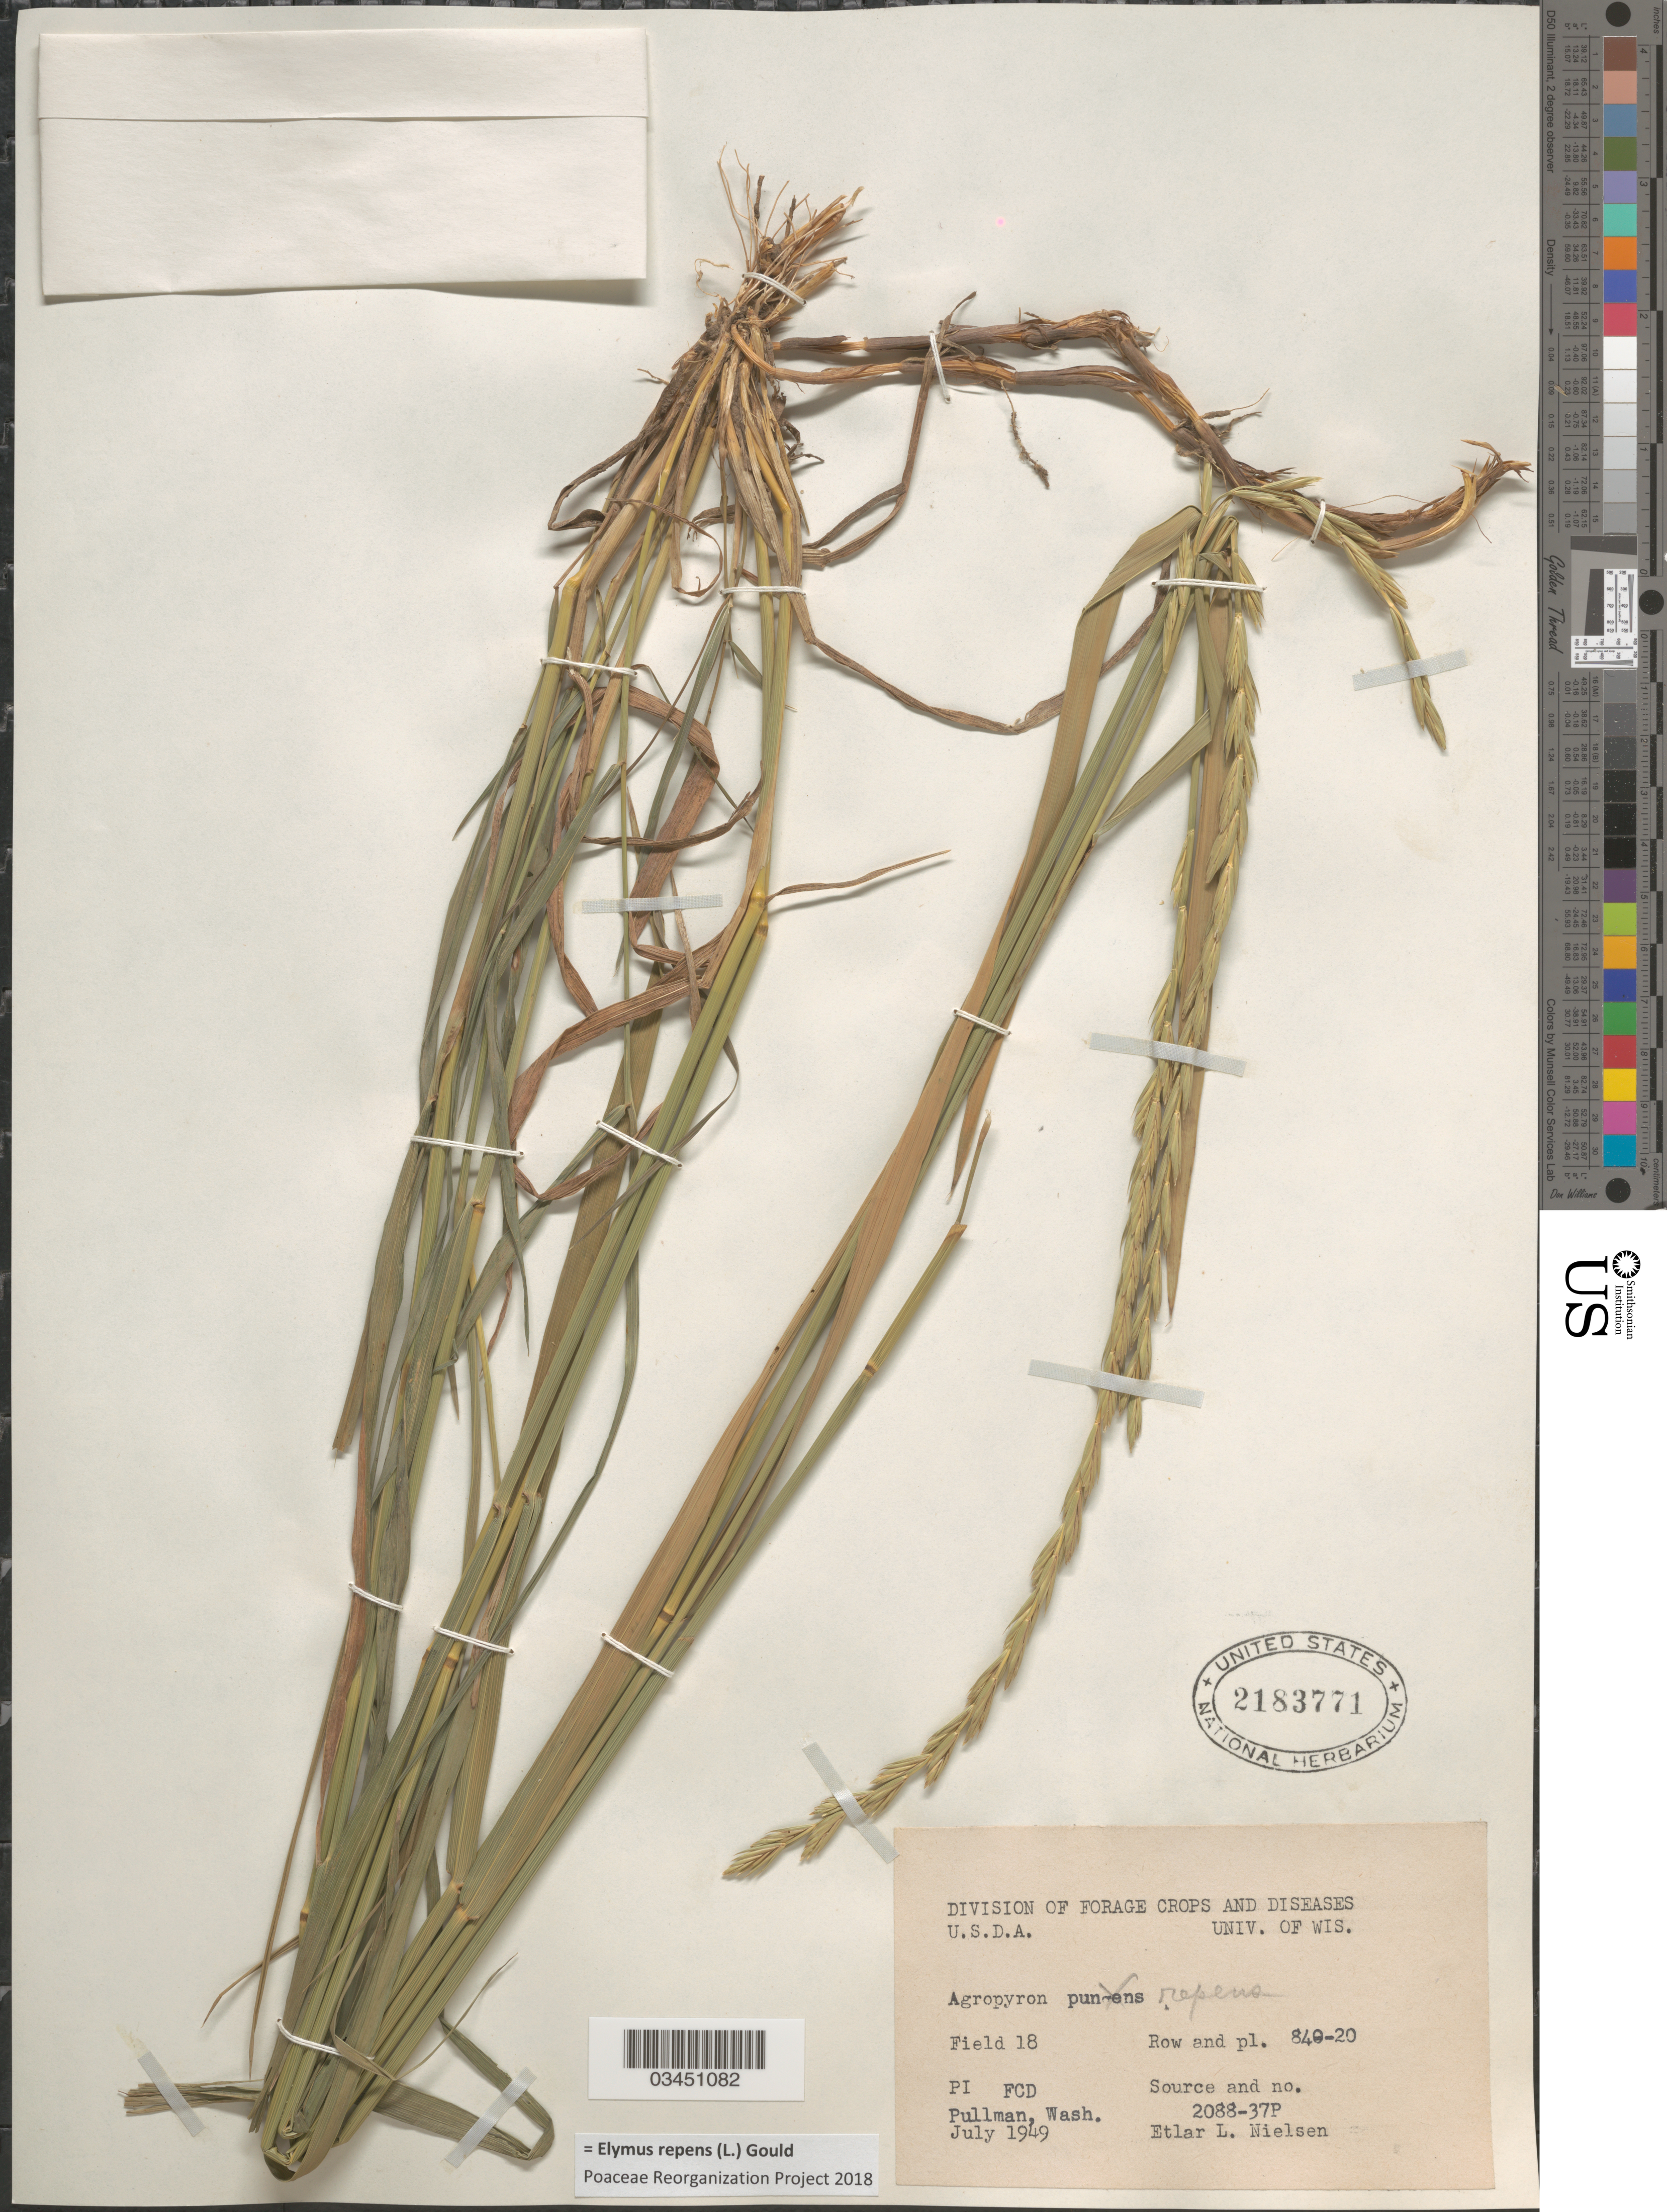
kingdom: Plantae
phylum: Tracheophyta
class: Liliopsida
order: Poales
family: Poaceae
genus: Elymus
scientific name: Elymus repens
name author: (L.) Gould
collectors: E. L. Nielsen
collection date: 1949-07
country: United States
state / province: Washington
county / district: Whitman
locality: Field 18 Row and pl. 840-20 FCD Pullman.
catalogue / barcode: US 2183771